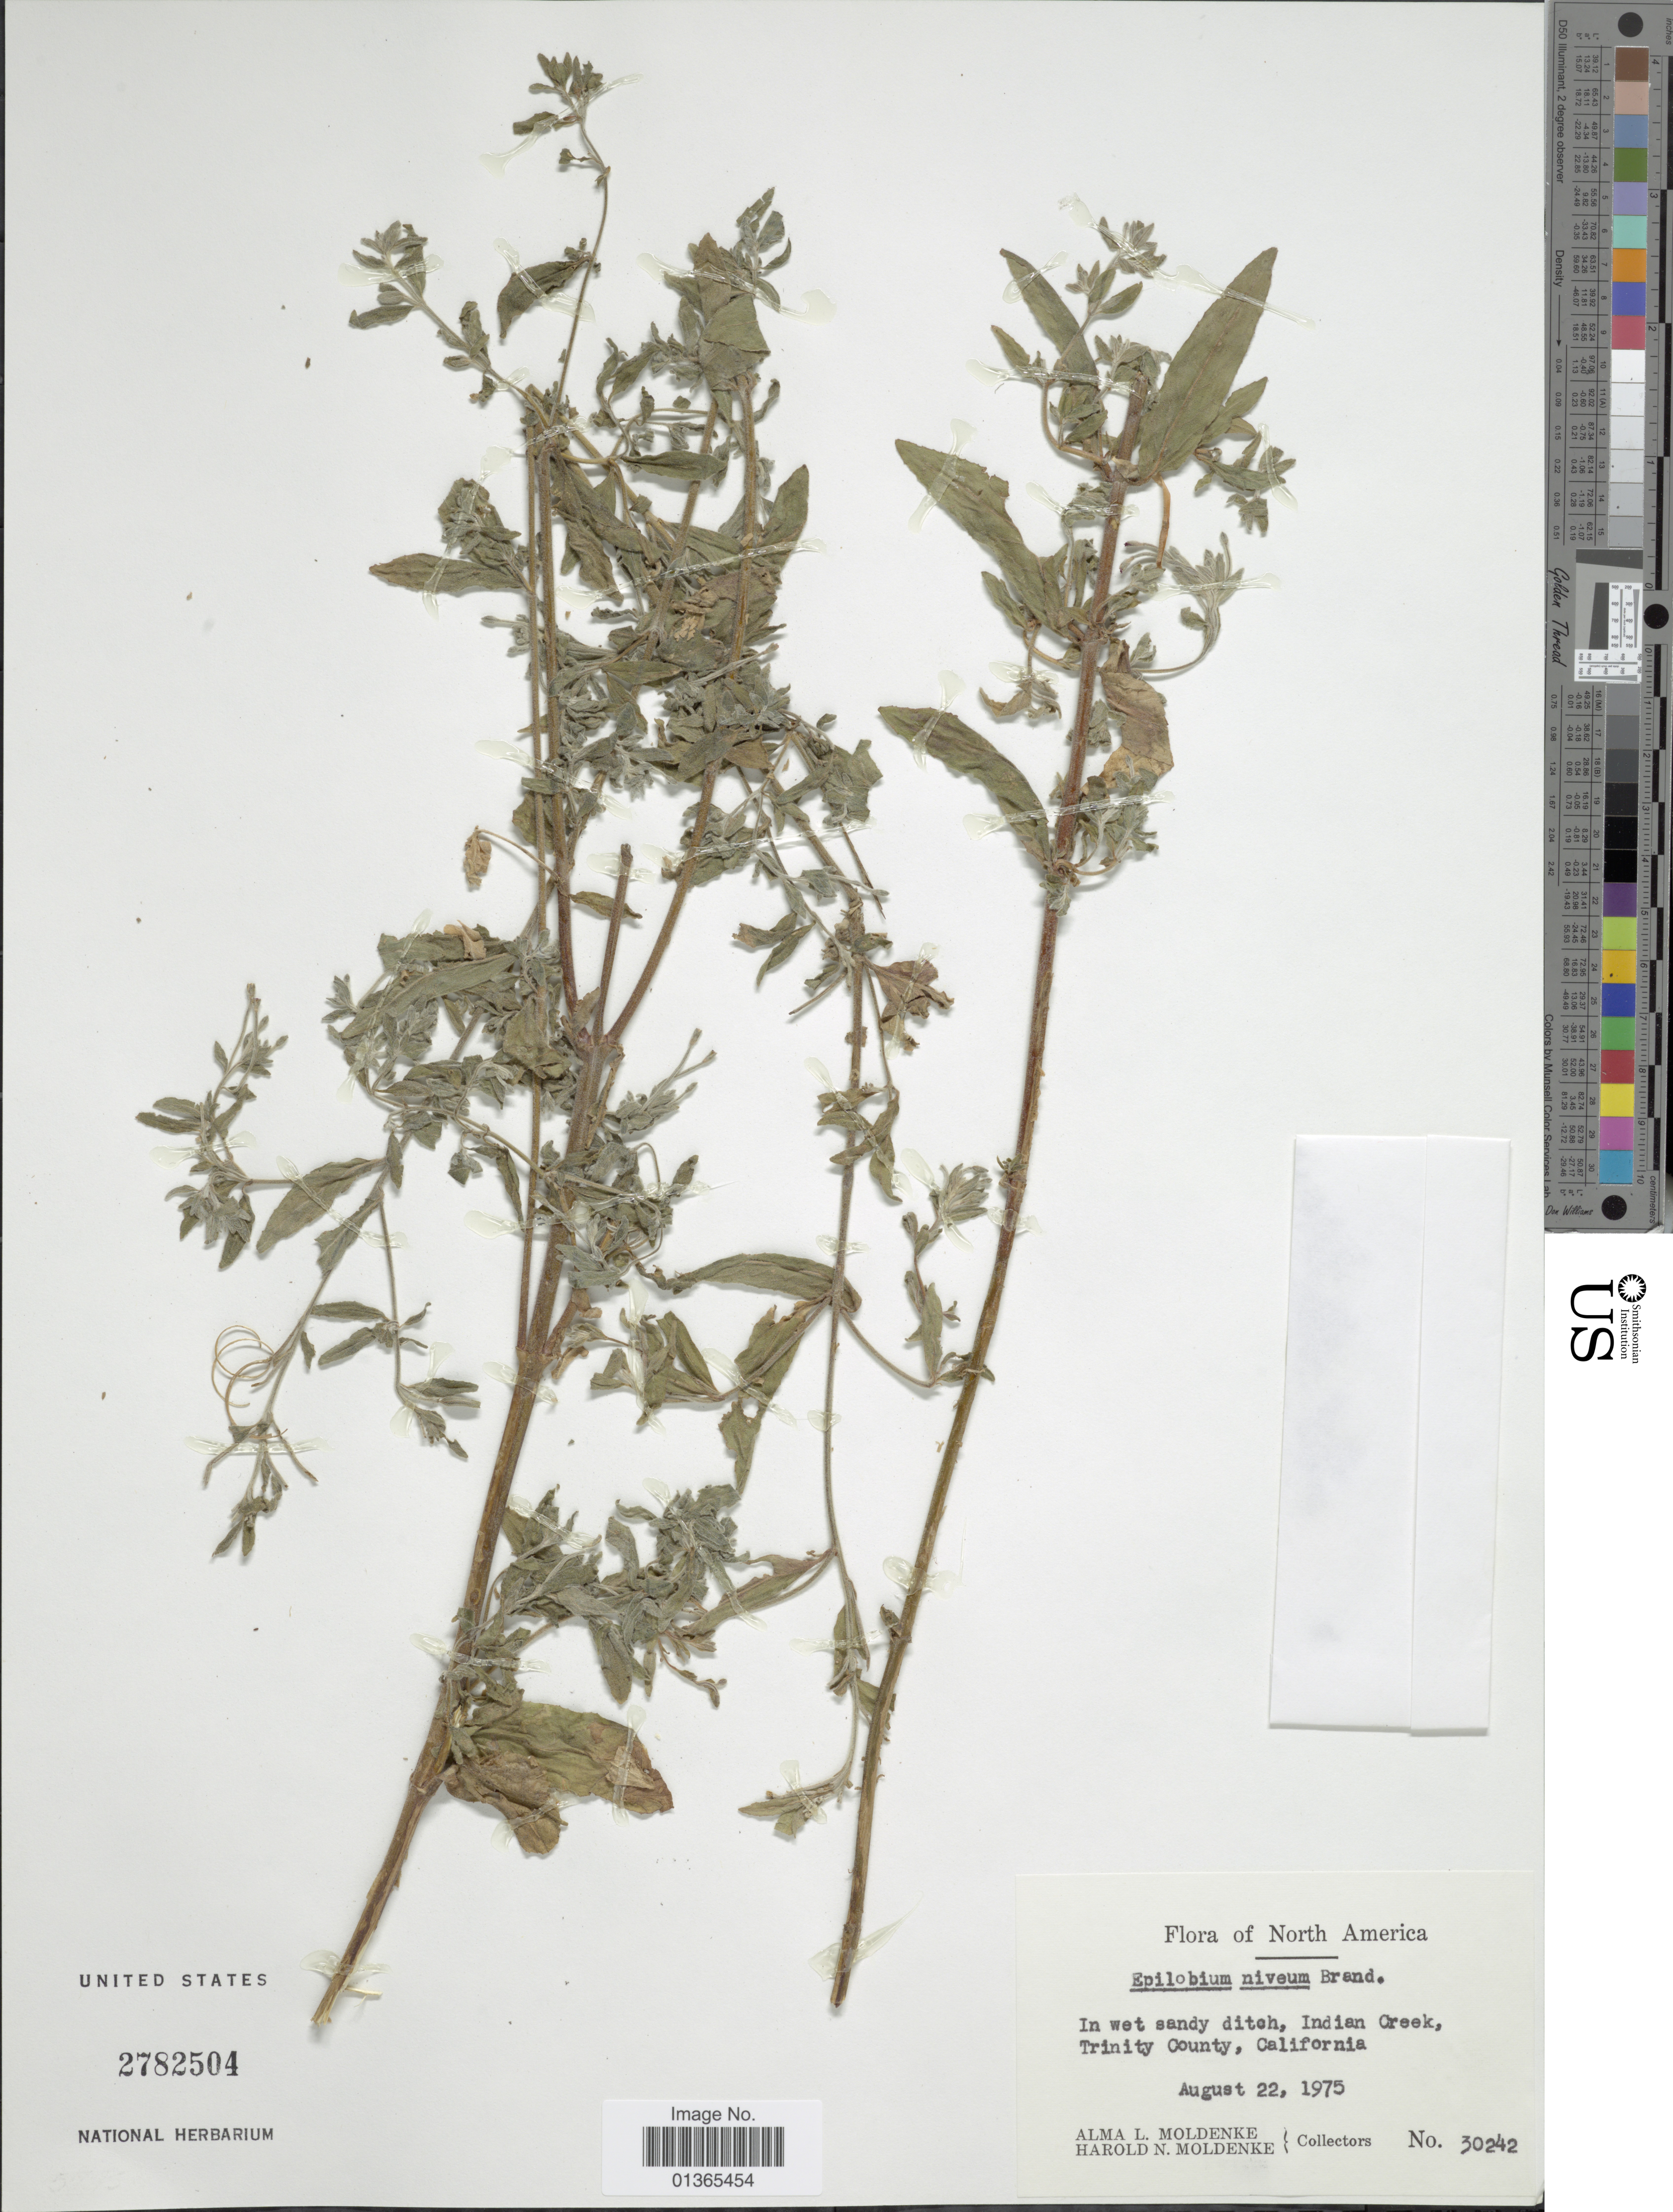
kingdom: Plantae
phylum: Tracheophyta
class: Magnoliopsida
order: Myrtales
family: Onagraceae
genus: Epilobium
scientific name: Epilobium nivium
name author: Brandegee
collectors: A. L. Moldenke & H. N. Moldenke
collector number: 30242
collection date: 1975-08-22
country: United States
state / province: California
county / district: Trinity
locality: In wet sandy ditch, Indian Creek, Trinity County.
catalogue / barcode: US 2782504